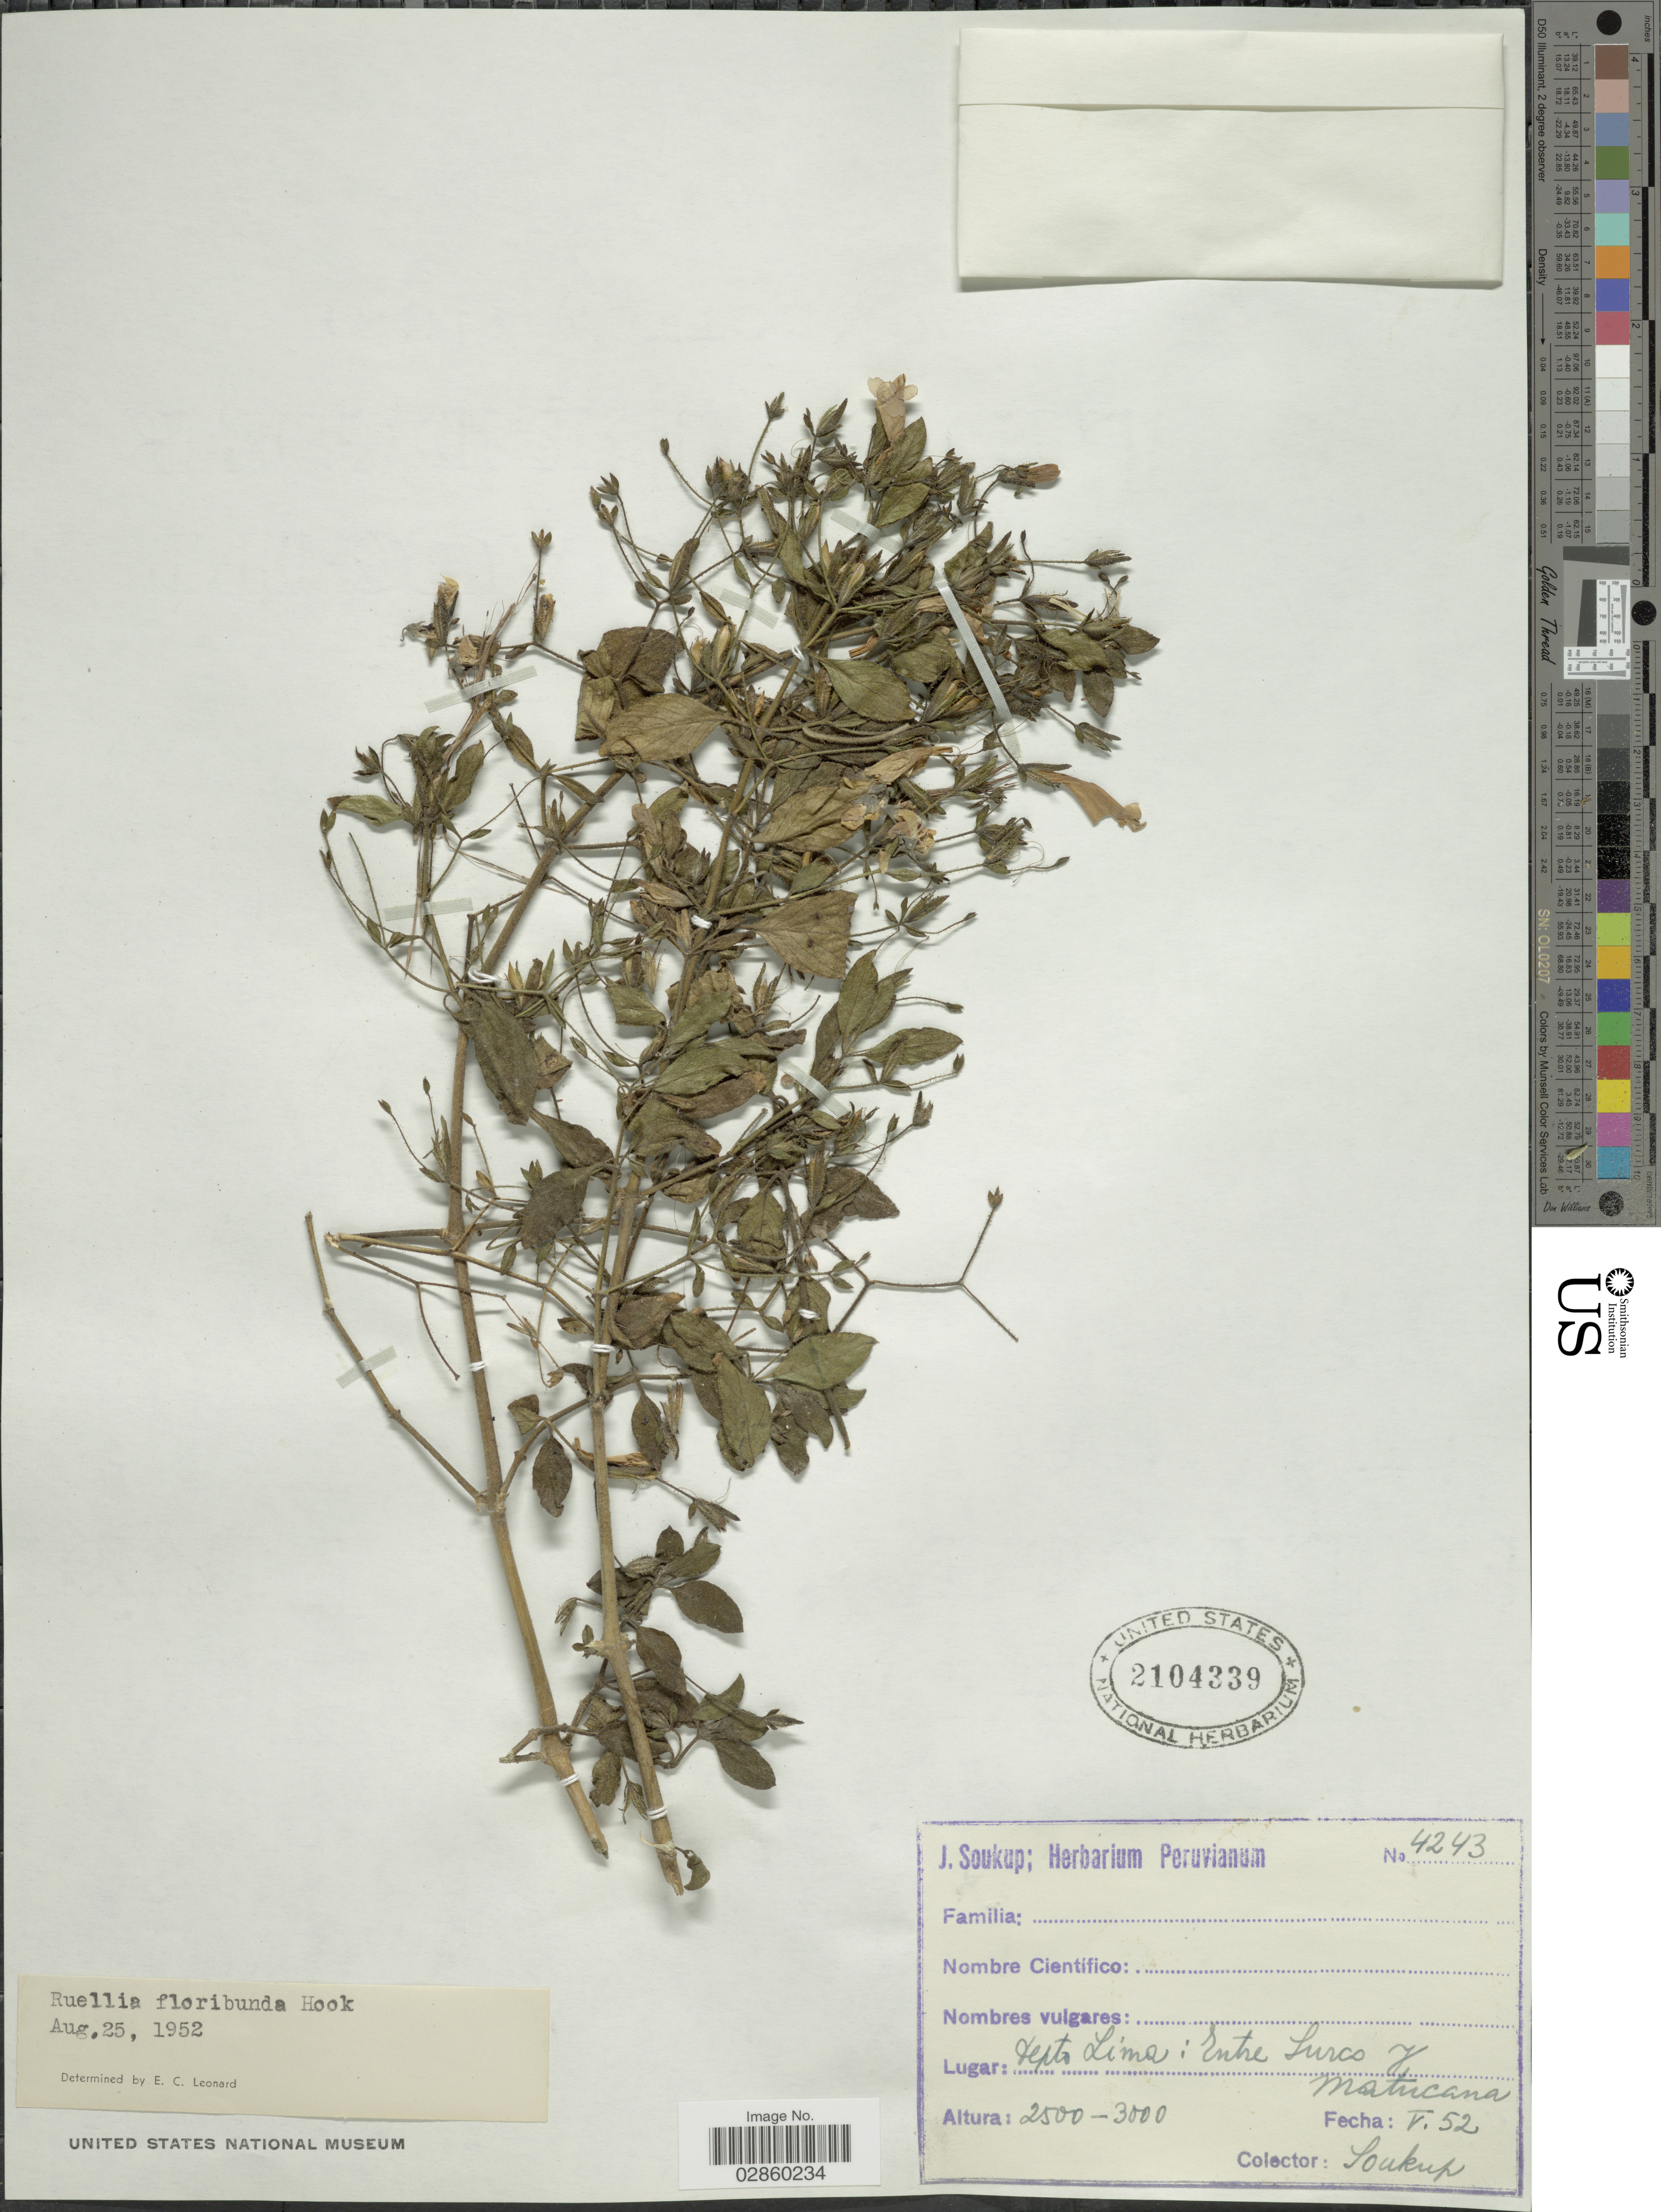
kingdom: Plantae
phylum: Tracheophyta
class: Magnoliopsida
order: Lamiales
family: Acanthaceae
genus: Ruellia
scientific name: Ruellia floribunda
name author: Hook.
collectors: J. Soukup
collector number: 4243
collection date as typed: Transcribed d/m/y: /5/52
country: Peru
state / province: Lima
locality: Depto Lima, Entre Lurco J. Matucana.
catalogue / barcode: US 2104339